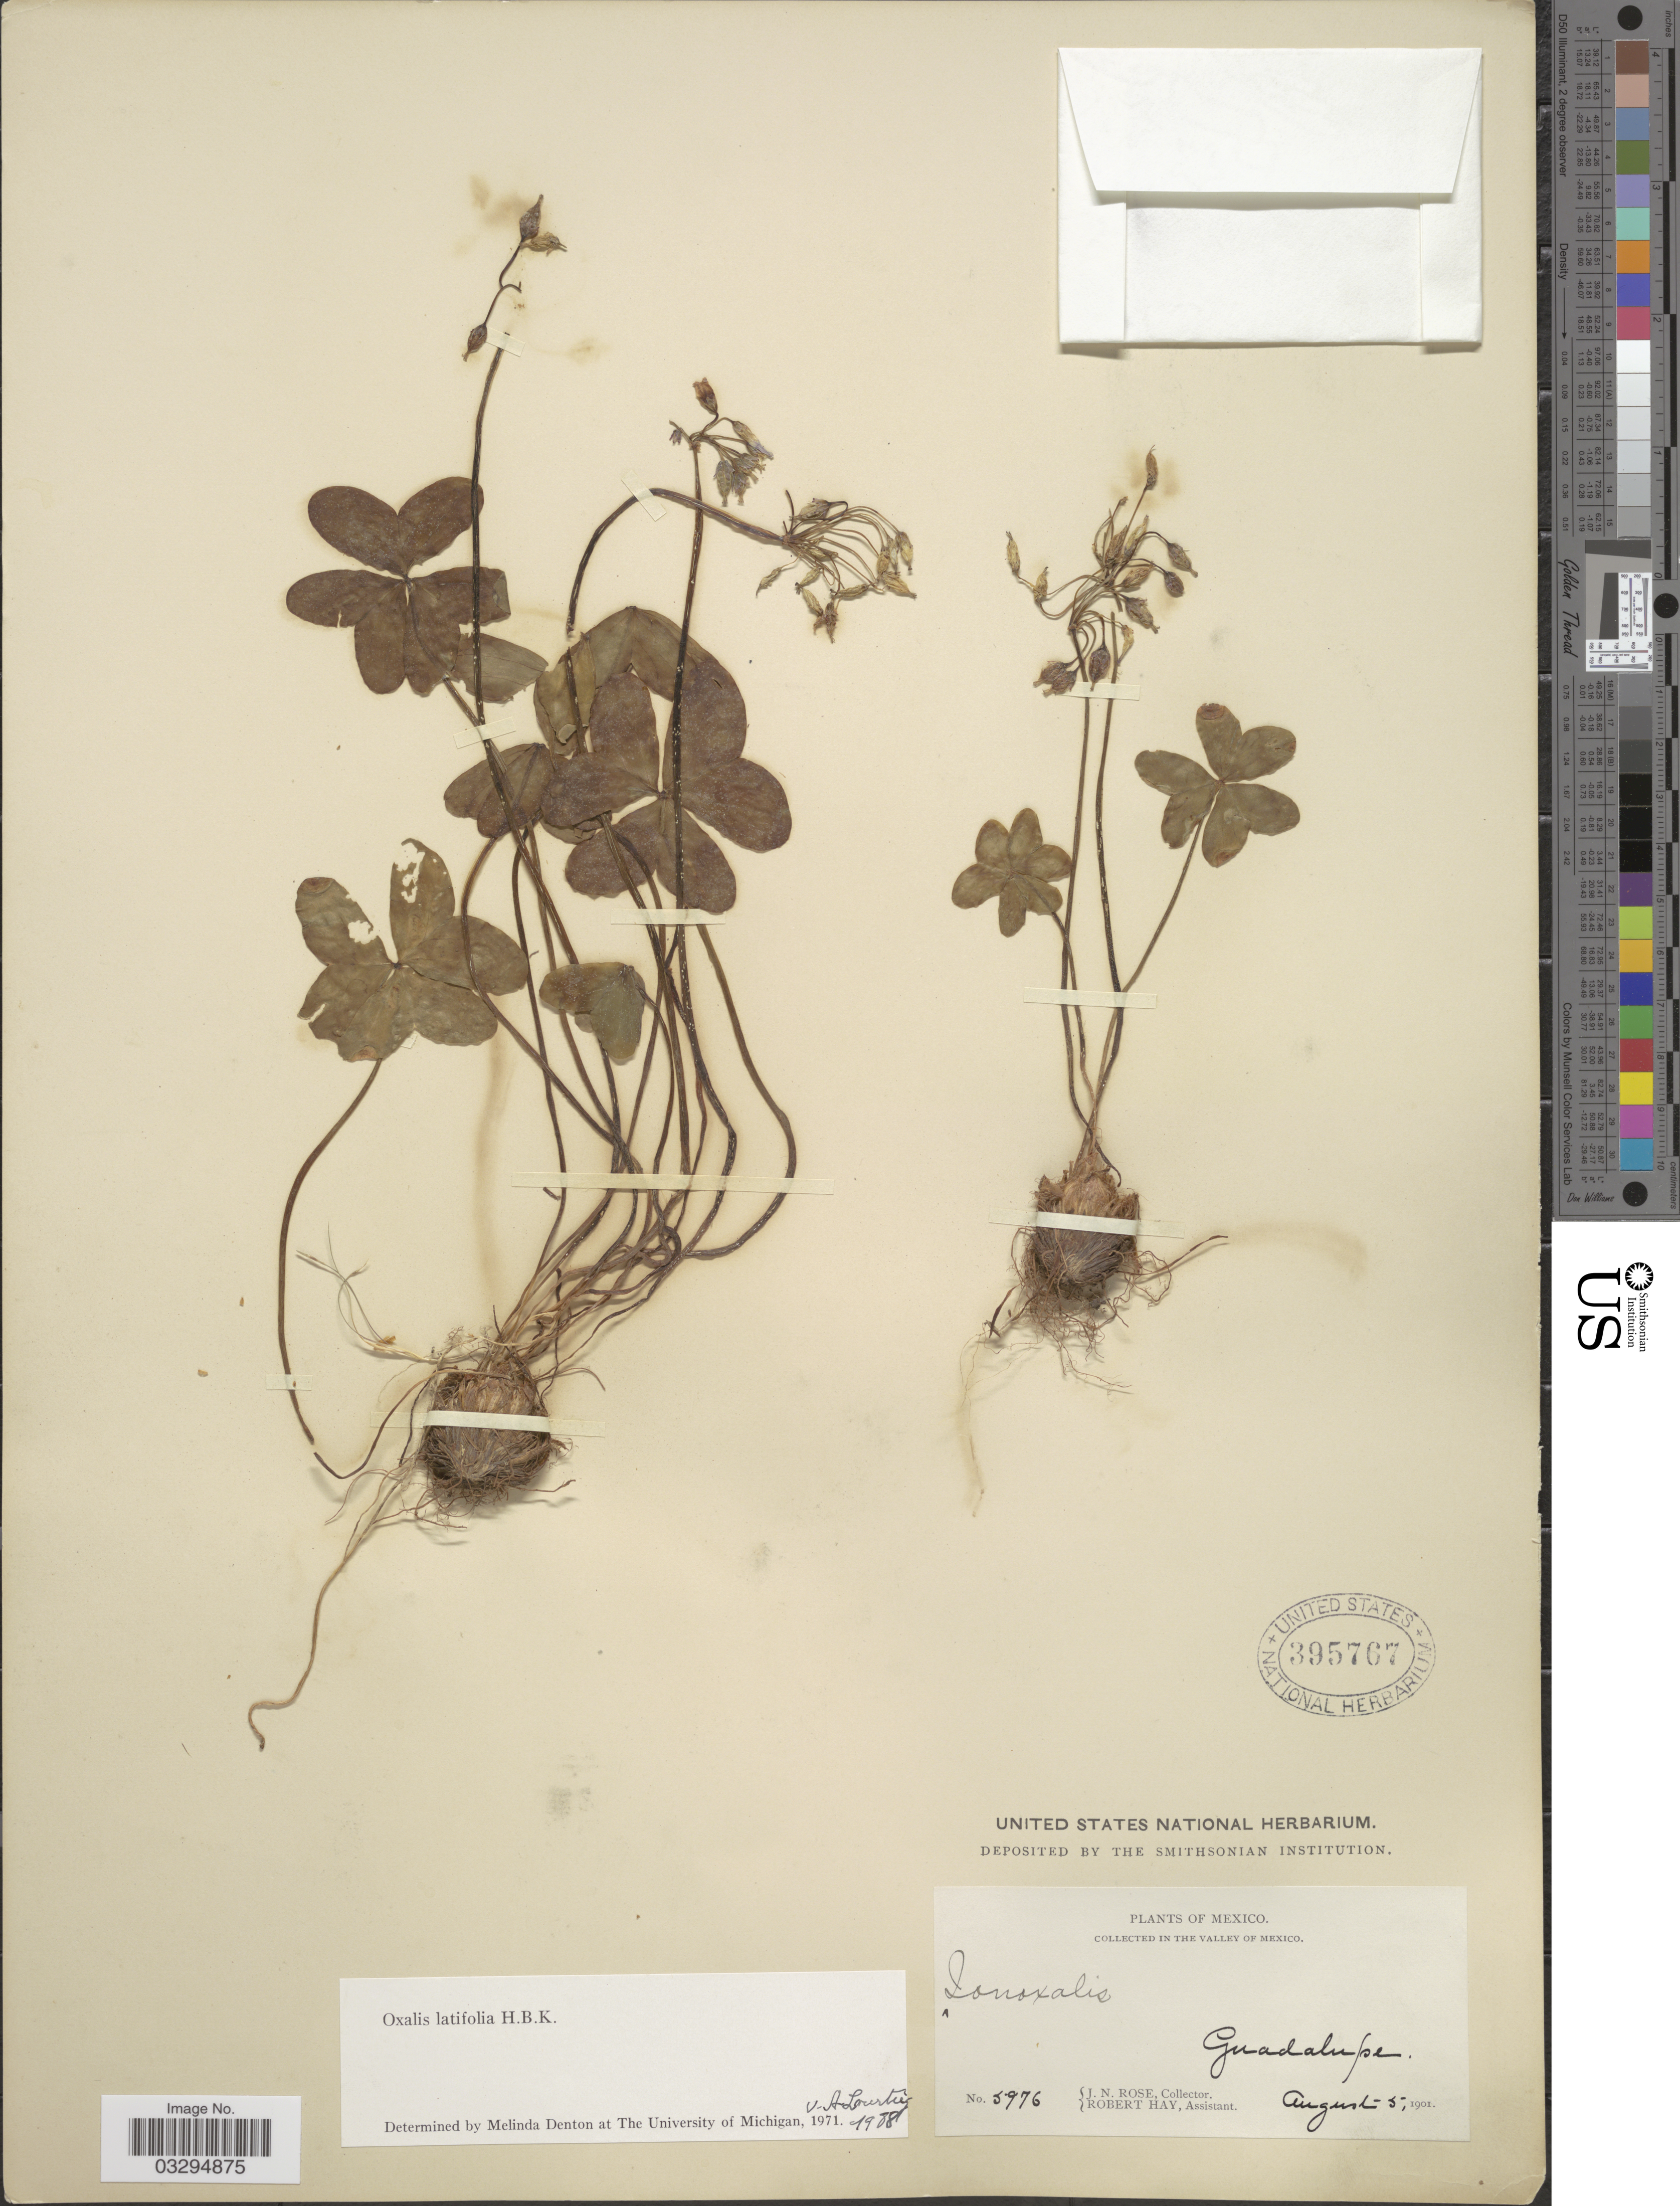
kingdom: Plantae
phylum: Tracheophyta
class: Magnoliopsida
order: Oxalidales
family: Oxalidaceae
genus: Oxalis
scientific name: Oxalis latifolia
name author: Kunth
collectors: J. N. Rose & R. Hay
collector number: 5976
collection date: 1901-08-05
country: Mexico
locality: In the Valley of Mexico, Guadalupe.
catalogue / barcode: US 395767